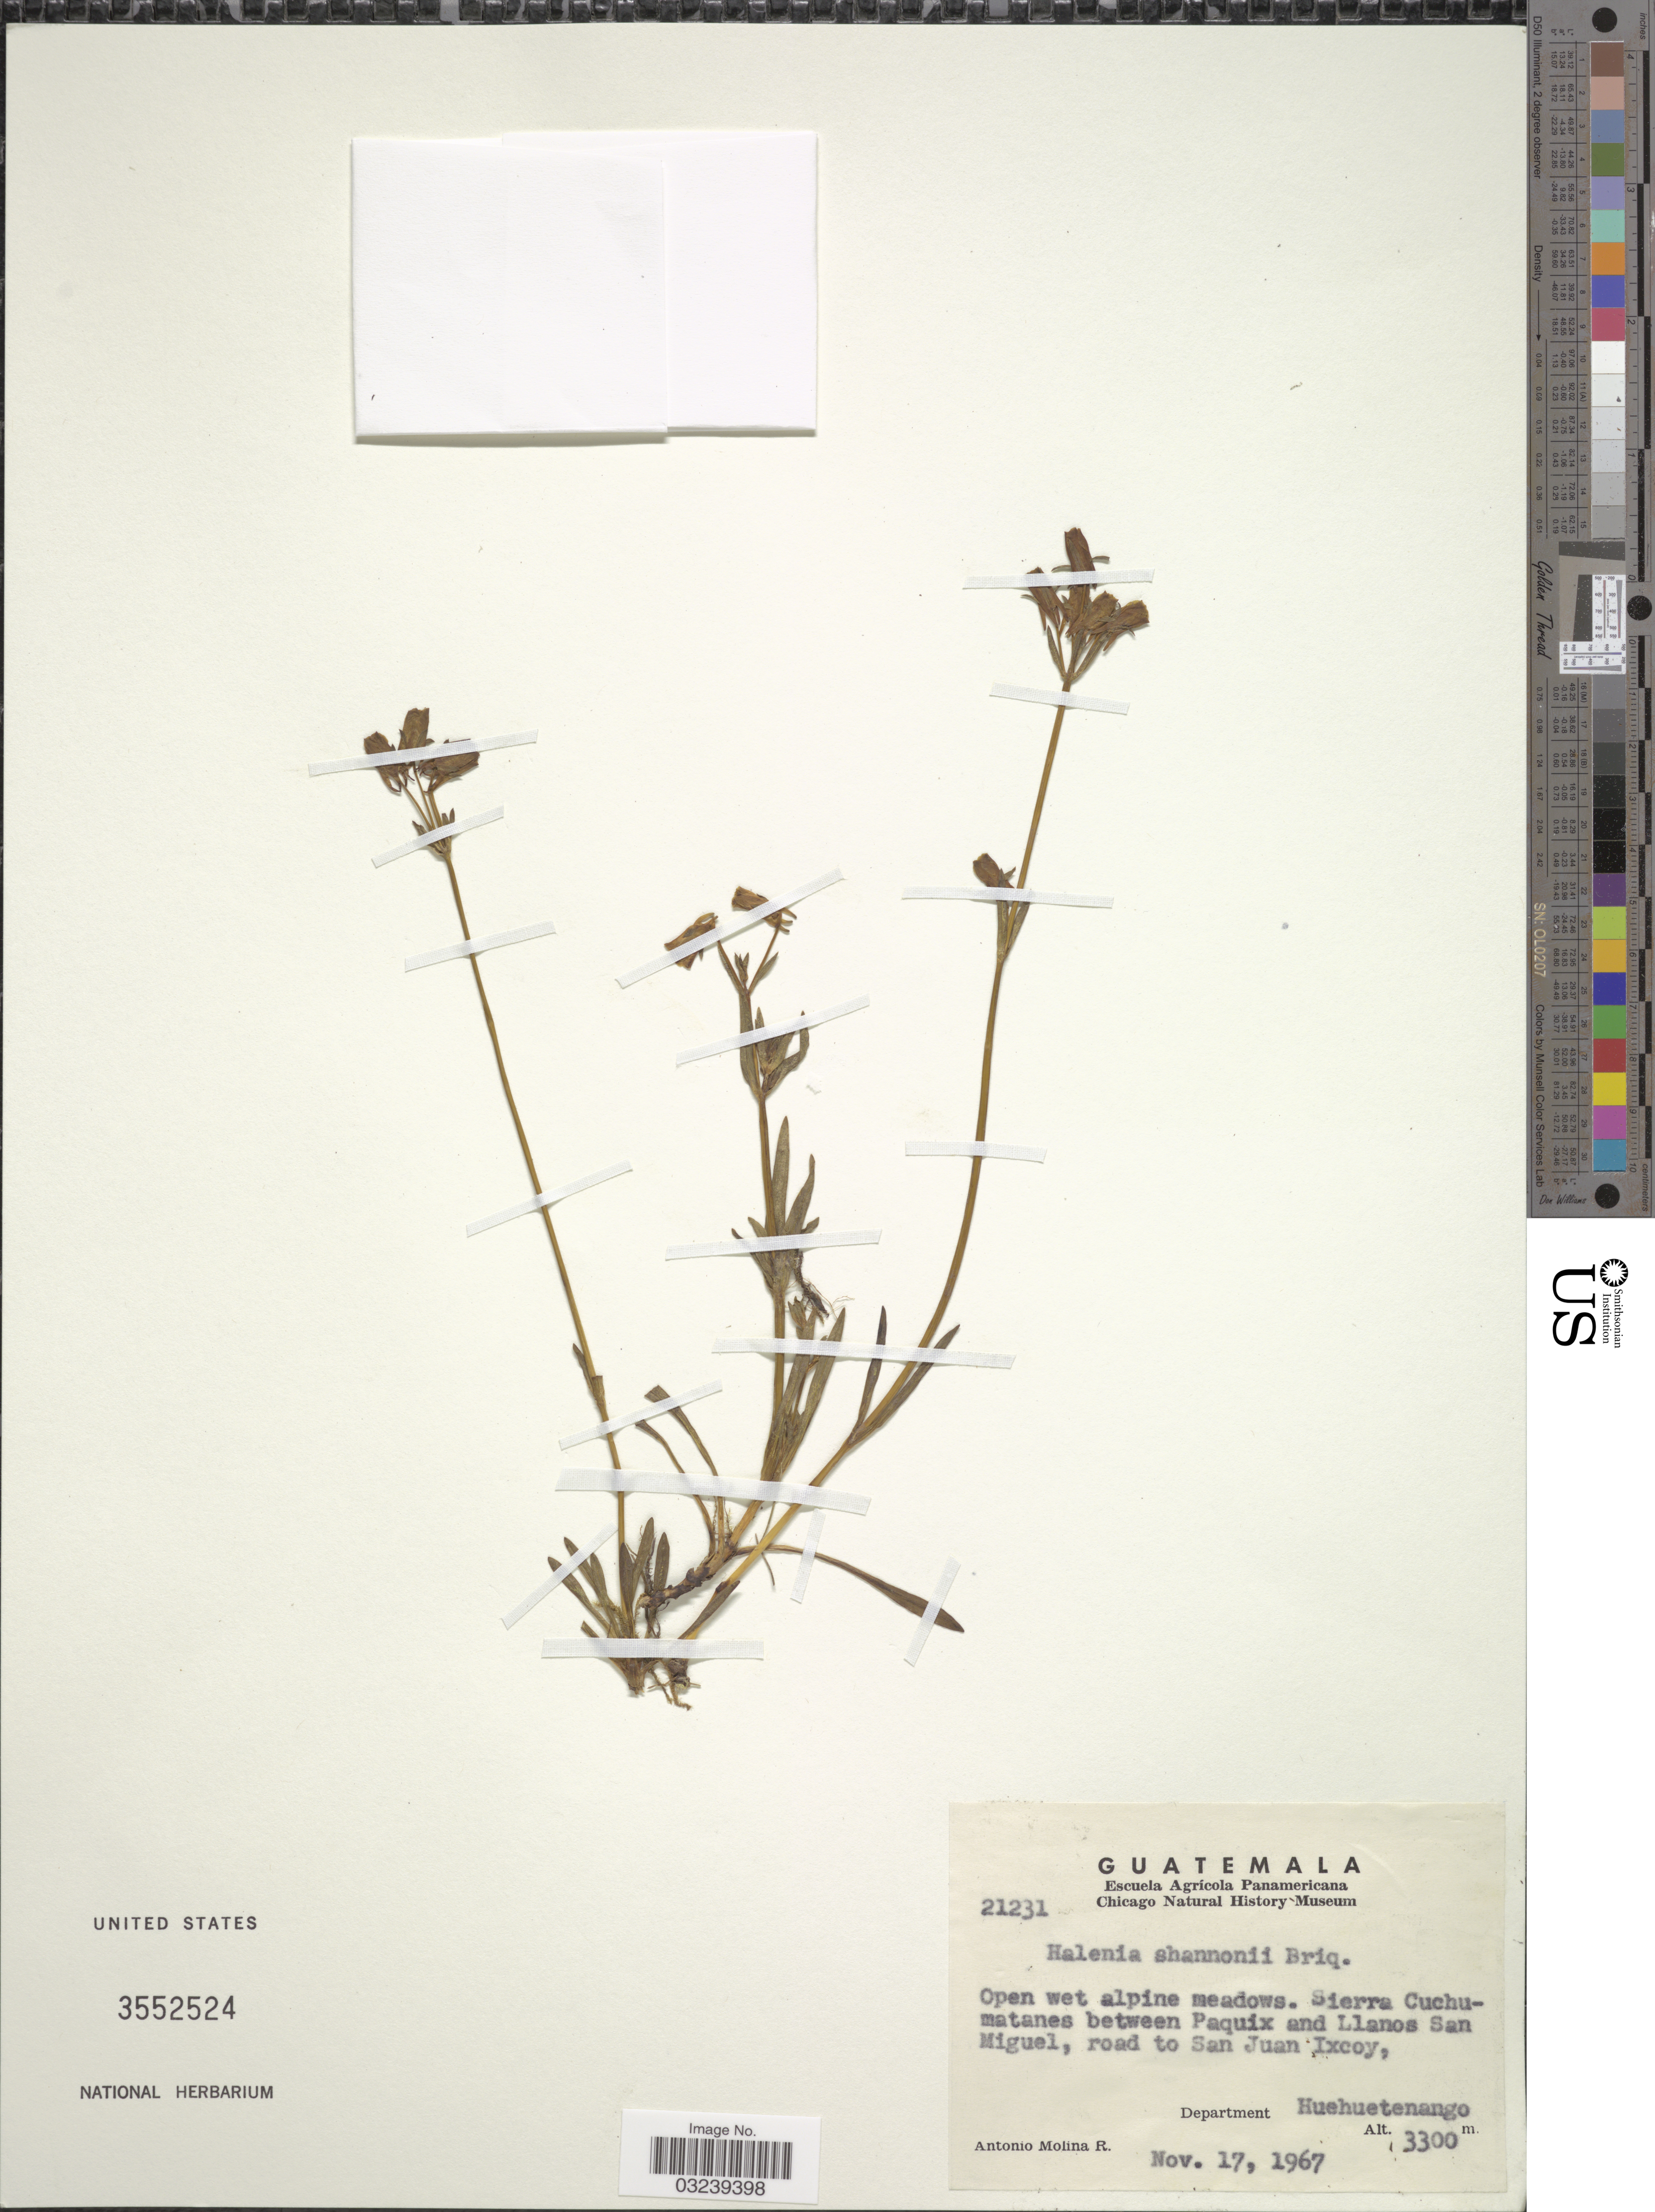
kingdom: Plantae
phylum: Tracheophyta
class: Magnoliopsida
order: Gentianales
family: Gentianaceae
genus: Halenia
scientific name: Halenia shannonii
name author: Briq.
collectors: A. Molina R.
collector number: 21231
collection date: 1967-11-17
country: Guatemala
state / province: Huehuetenango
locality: Sierra Cuchumatanes between Paquix and Llanos San Miguel, road to San Juan Ixcoy, Department Huehuetenango.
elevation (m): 3300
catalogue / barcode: US 3552524